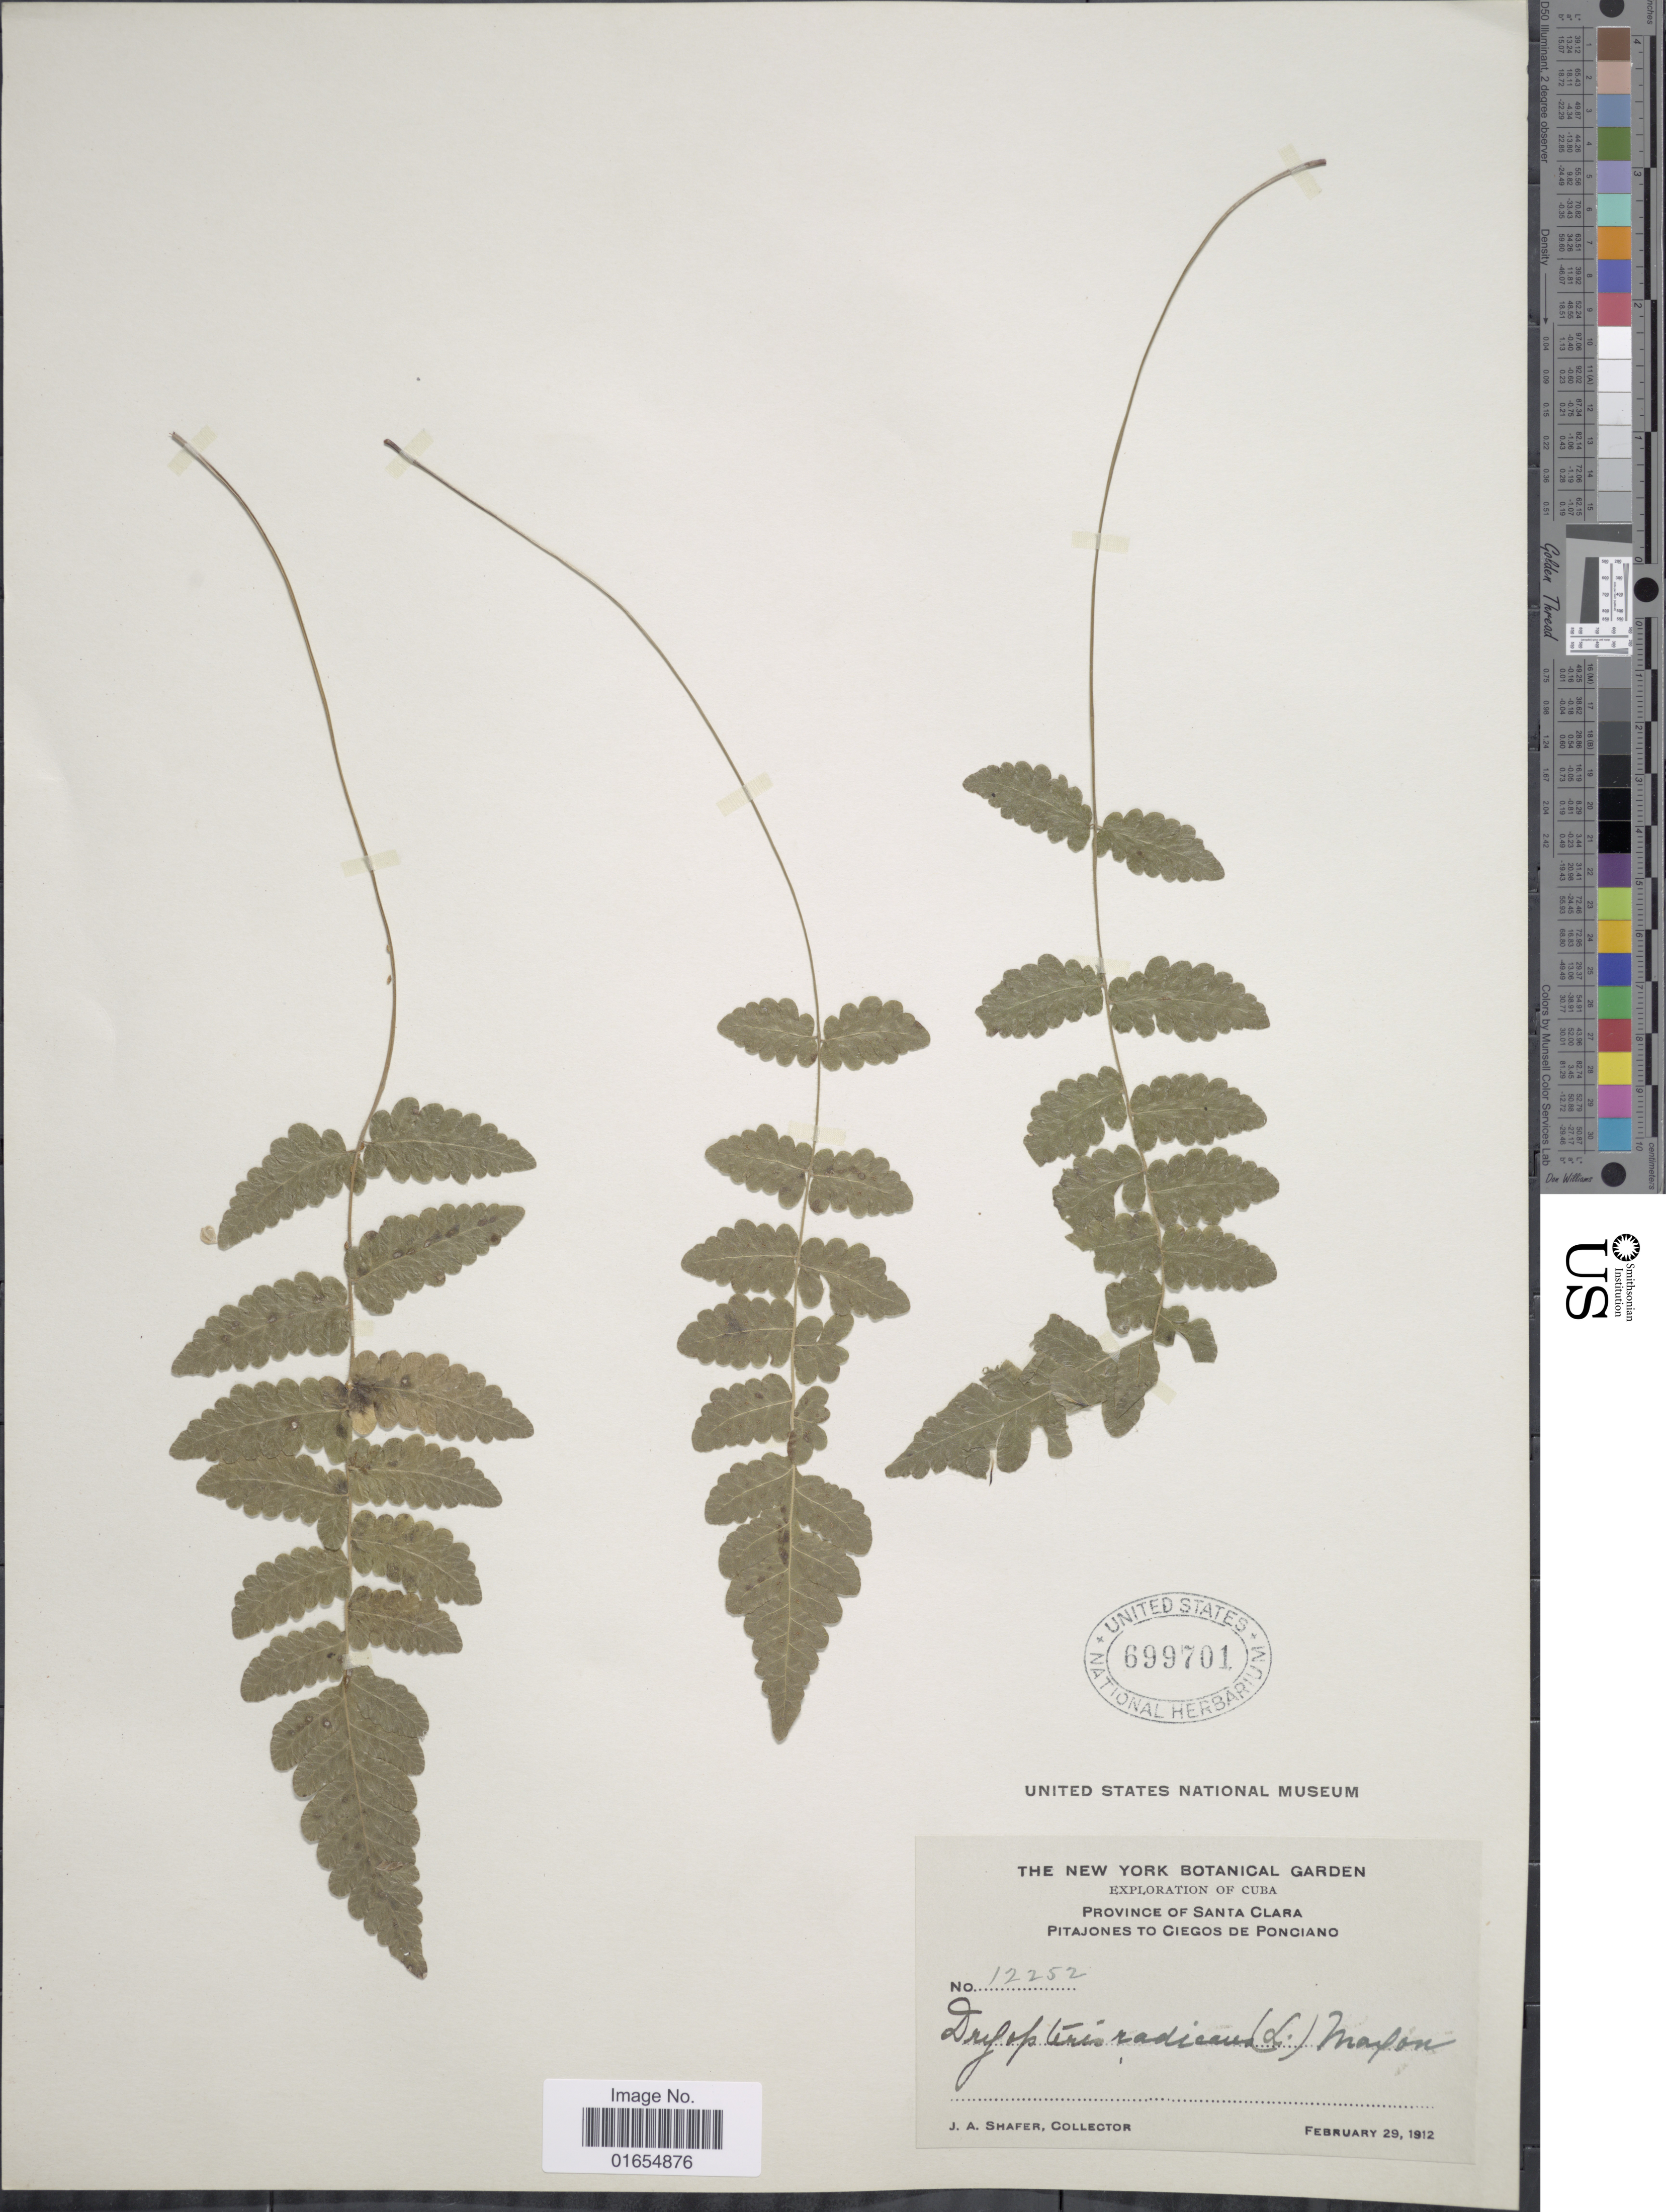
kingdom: Plantae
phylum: Tracheophyta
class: Polypodiopsida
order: Polypodiales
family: Thelypteridaceae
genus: Goniopteris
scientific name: Goniopteris reptans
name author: (J.F. Gmel.) C. Presl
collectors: J. A. Shafer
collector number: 12252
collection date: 1912-02-29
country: Chile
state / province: Valparaíso (V)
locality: Pitajones to Ciegos de Ponciano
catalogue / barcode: US 699701